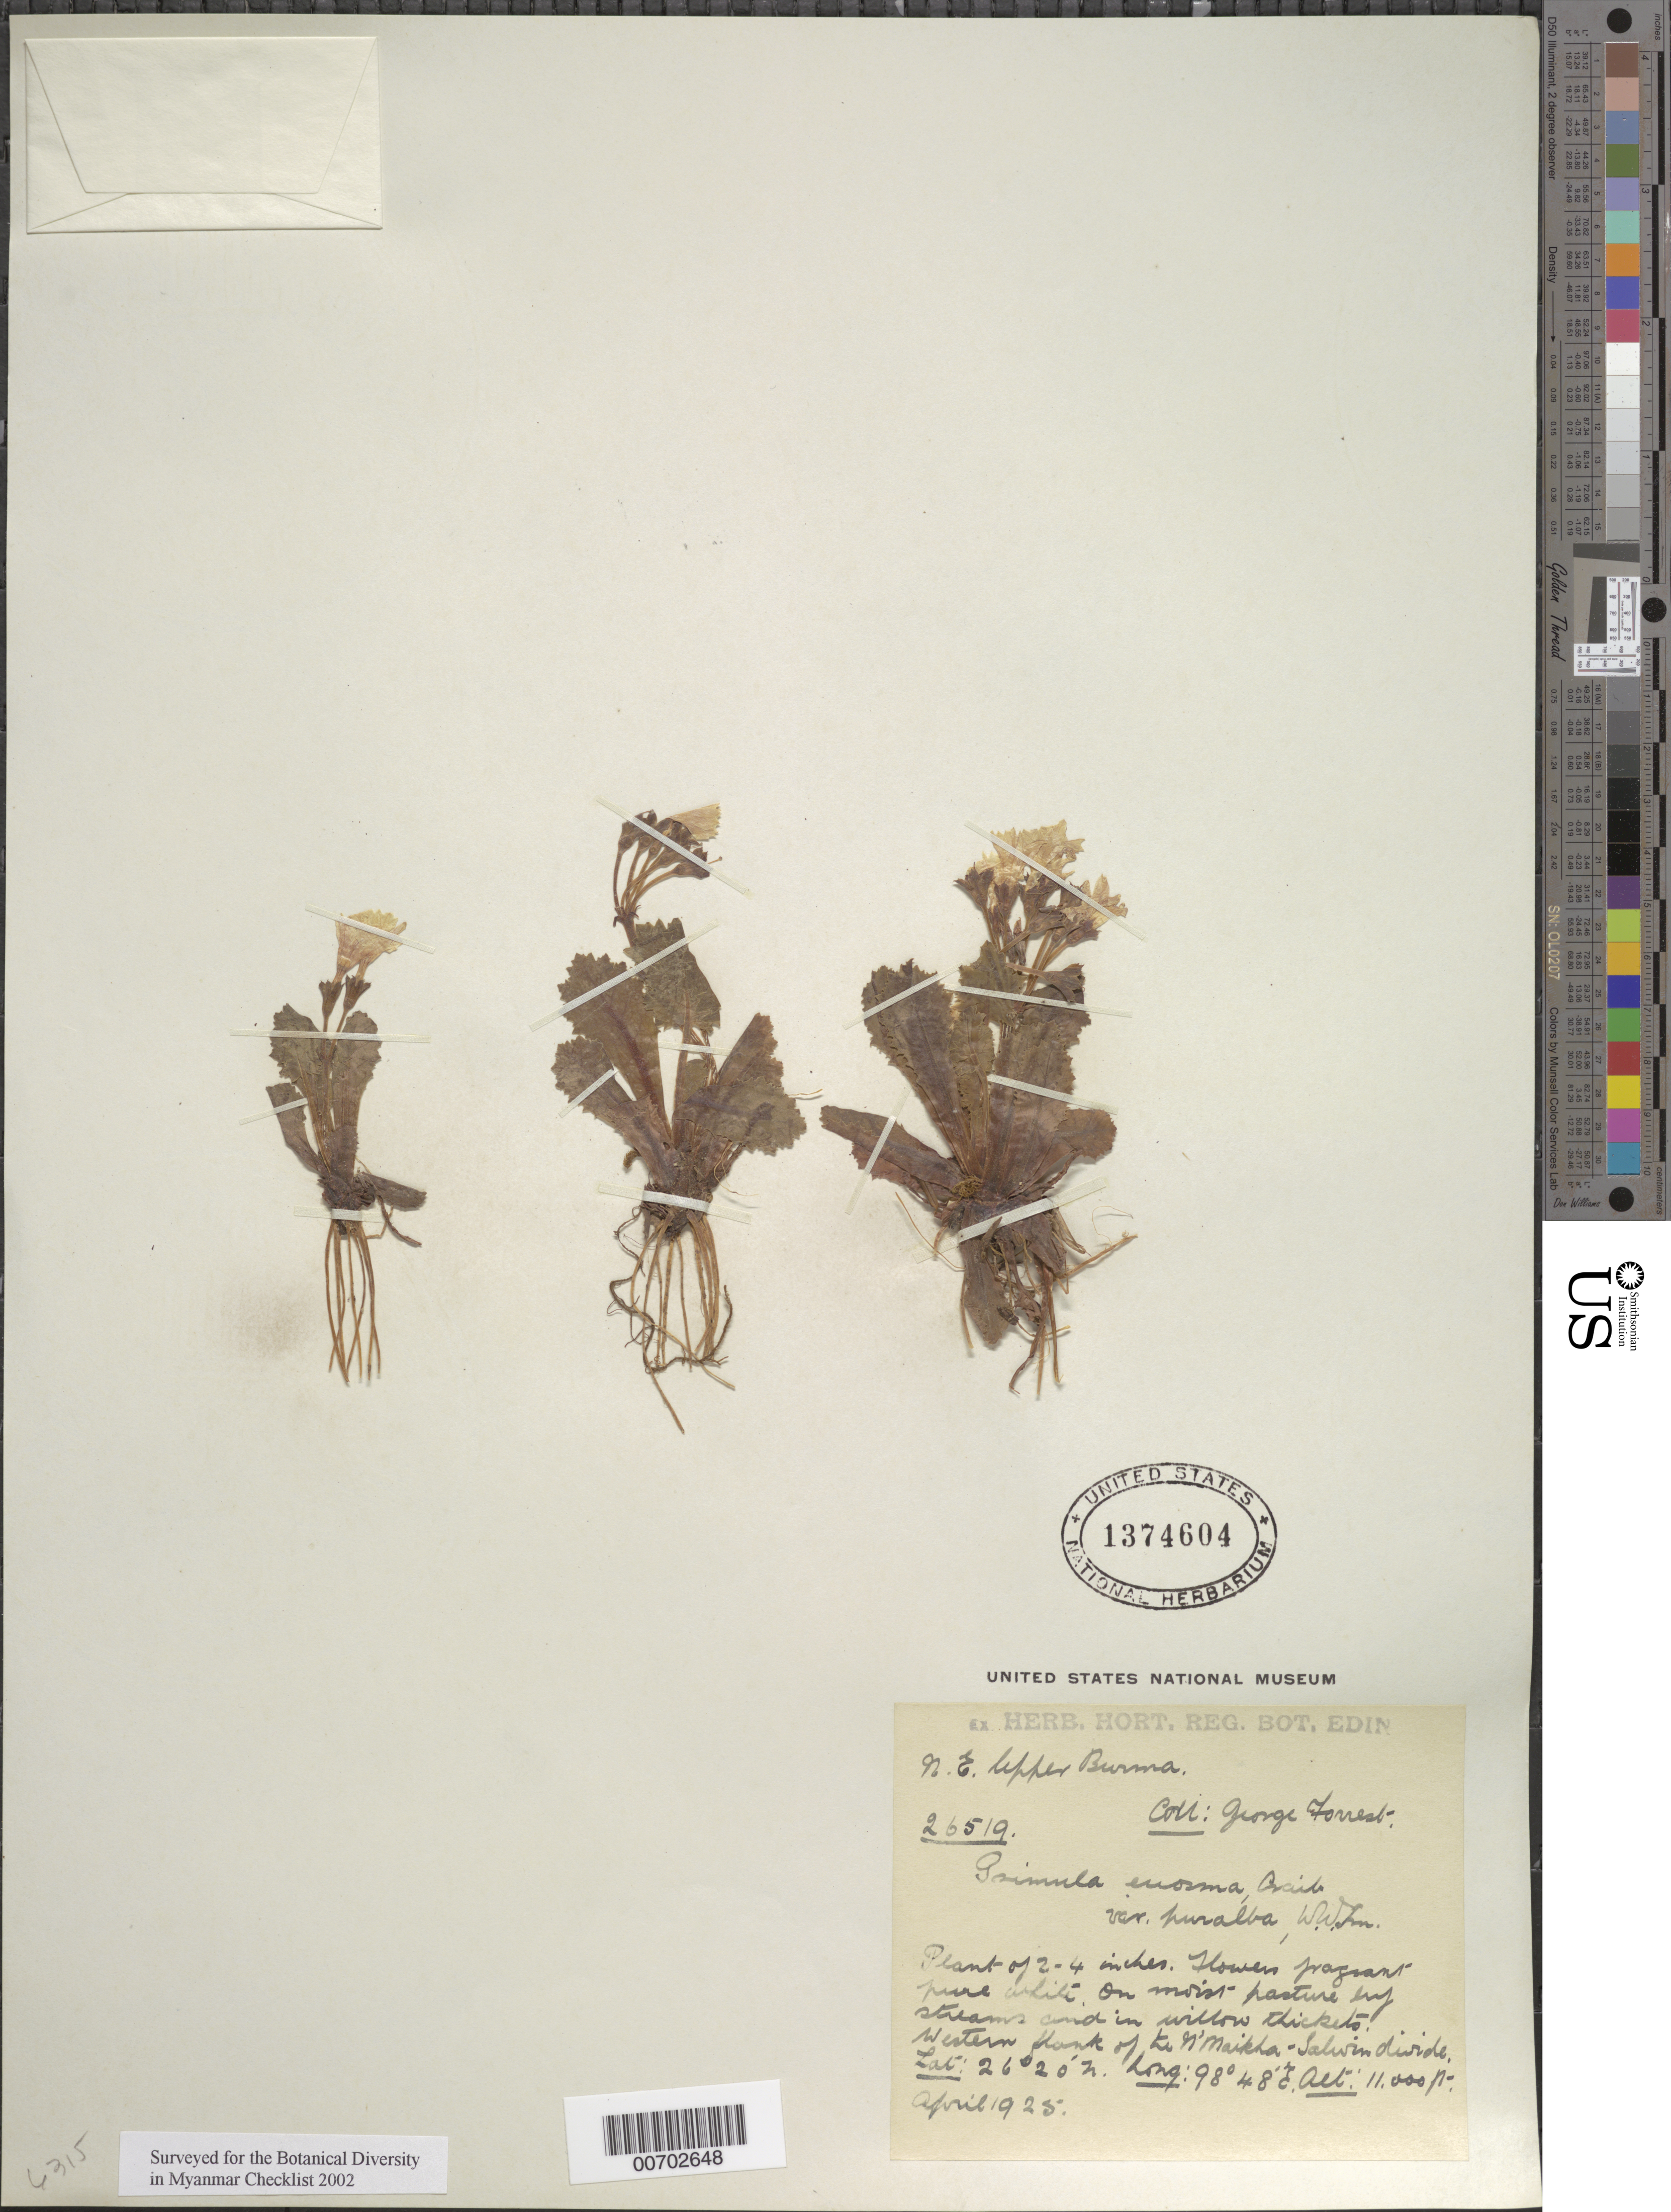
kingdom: Plantae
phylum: Tracheophyta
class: Magnoliopsida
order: Ericales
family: Primulaceae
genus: Primula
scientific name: Primula euosma var. puralba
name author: W.W. Sm. in W.W. Sm. & Forrest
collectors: G. Forrest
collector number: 26519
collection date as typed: Apr 1925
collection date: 1925-04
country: Myanmar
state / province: Kachin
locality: N'Maikha-Salwin Divide, W flank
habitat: On moist pasture near streams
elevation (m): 3353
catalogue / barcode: US 1374604